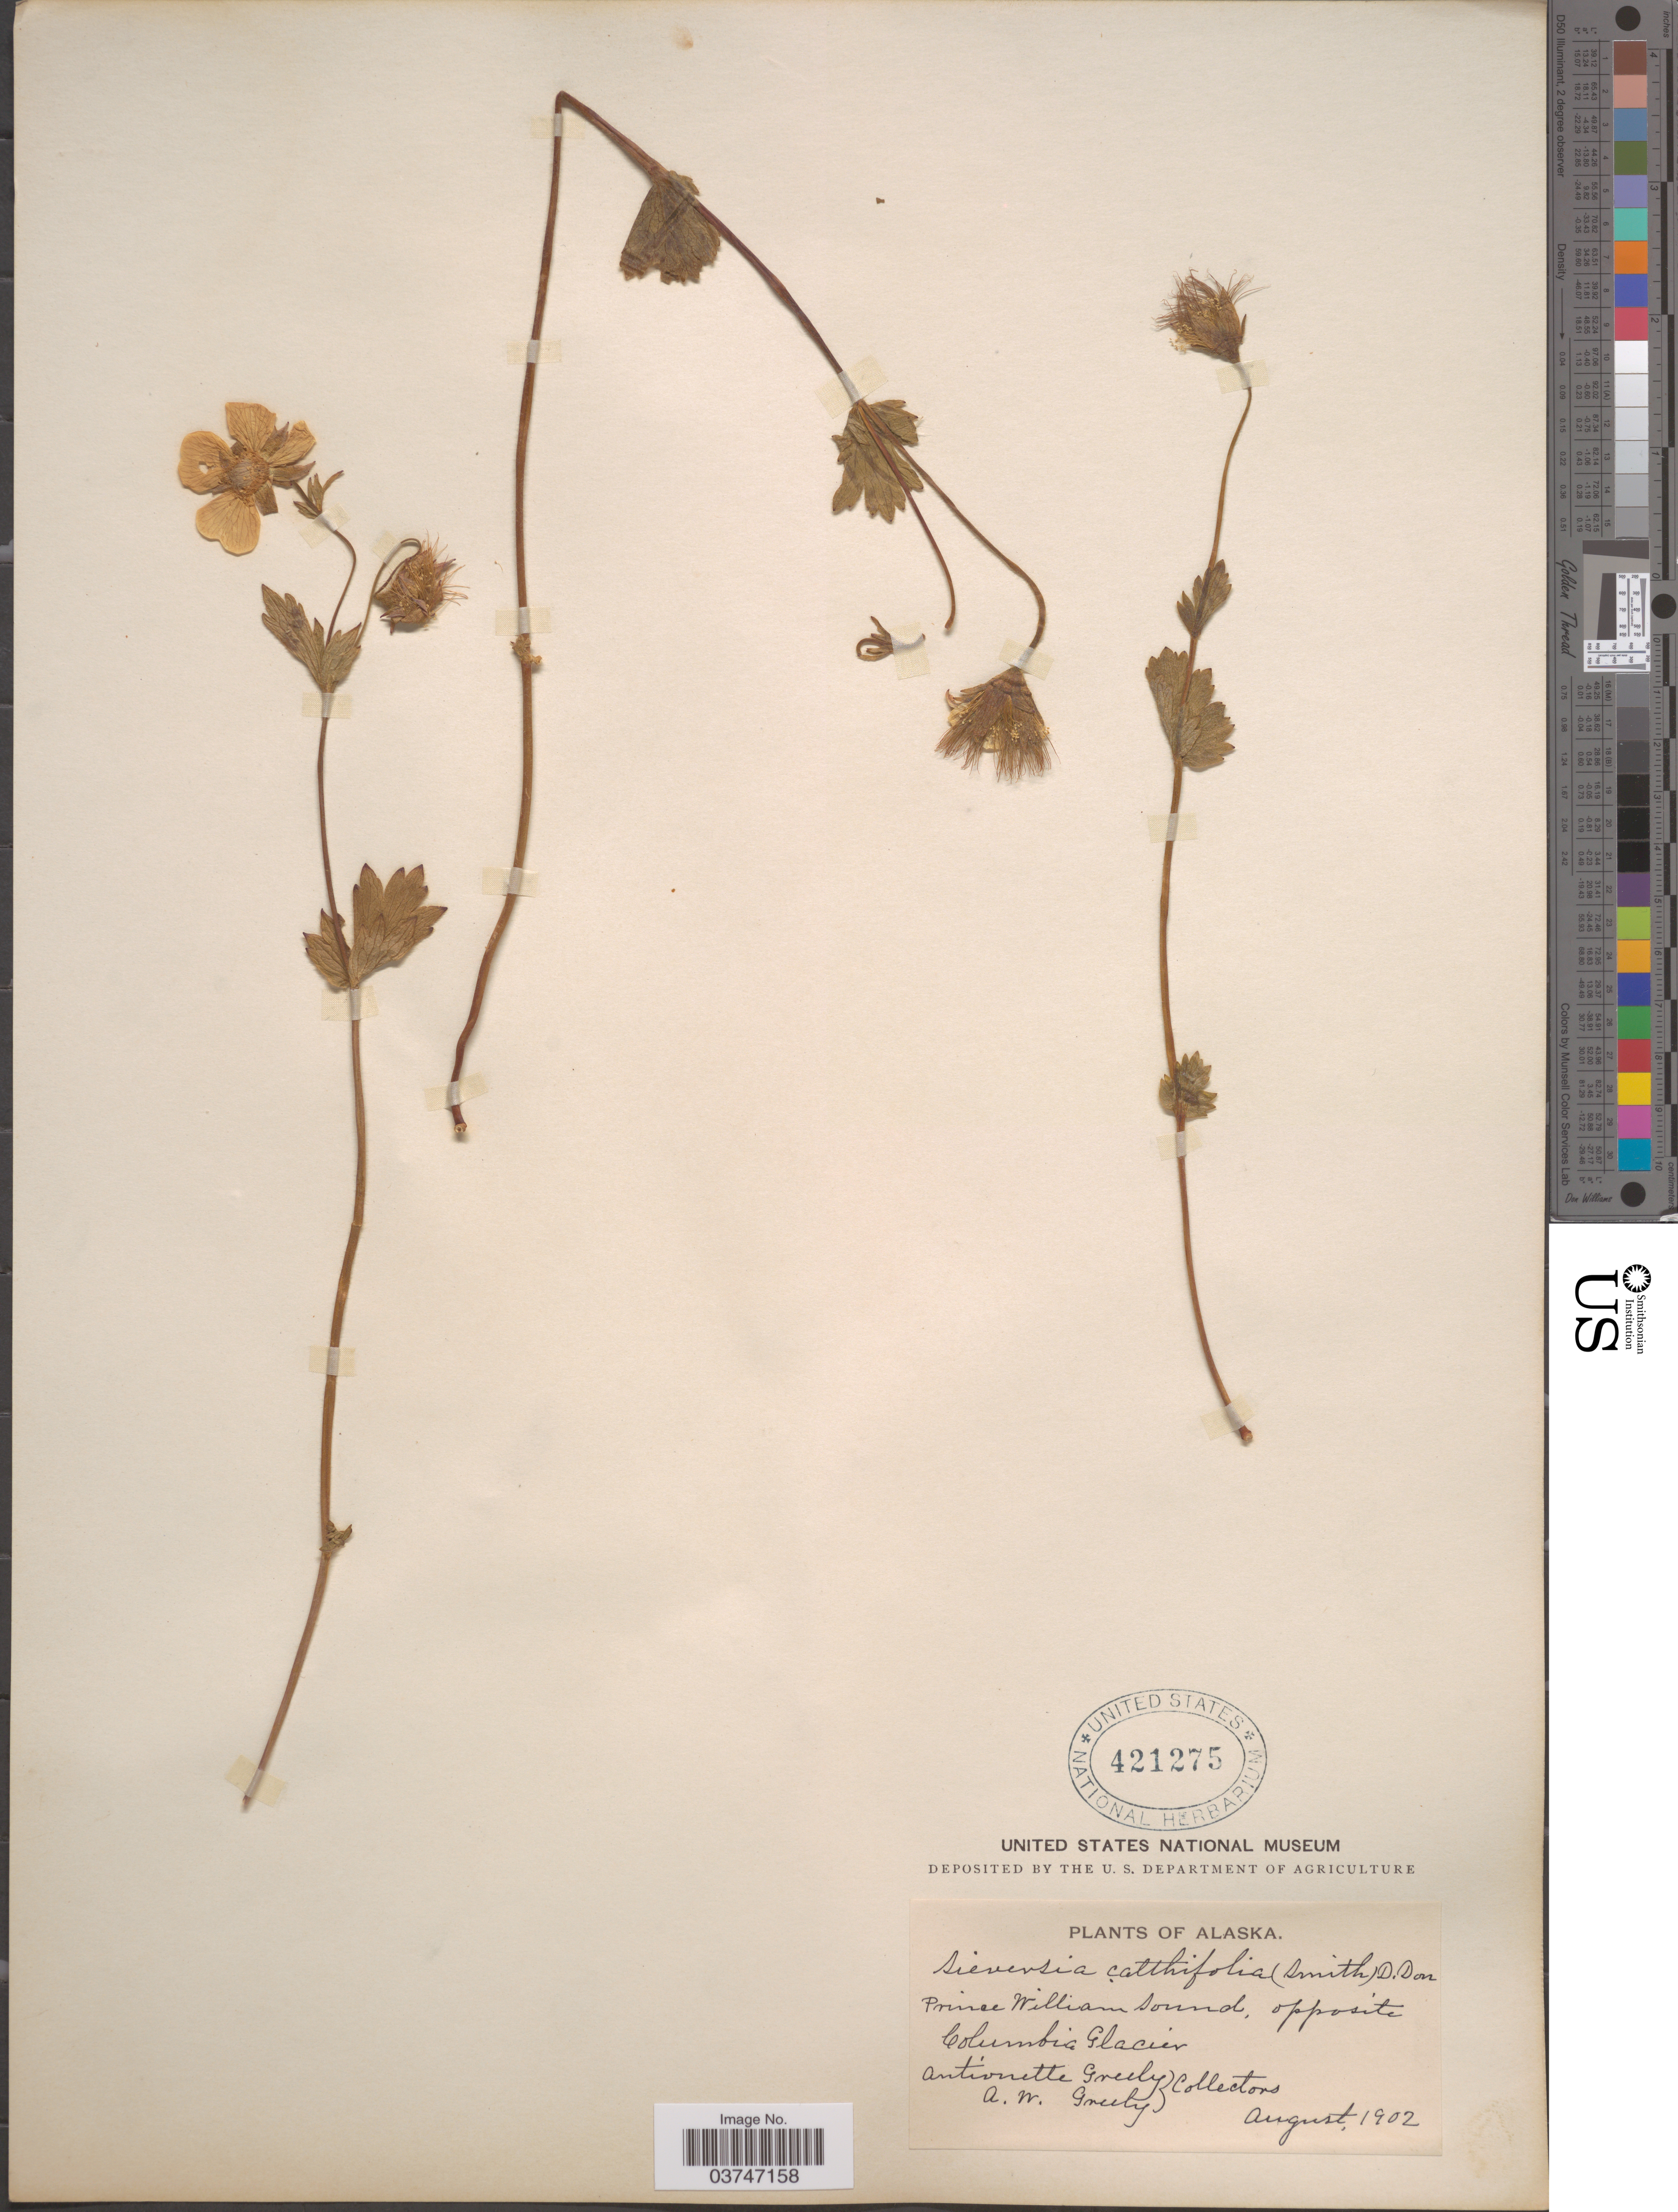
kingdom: Plantae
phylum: Tracheophyta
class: Magnoliopsida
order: Rosales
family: Rosaceae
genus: Geum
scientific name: Geum calthifolium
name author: Menzies ex Sm.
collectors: A. Greely & A. Greely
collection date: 1902-08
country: United States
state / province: Alaska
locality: Prince William Sound, opposite Columbia Glacier.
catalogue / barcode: US 421275